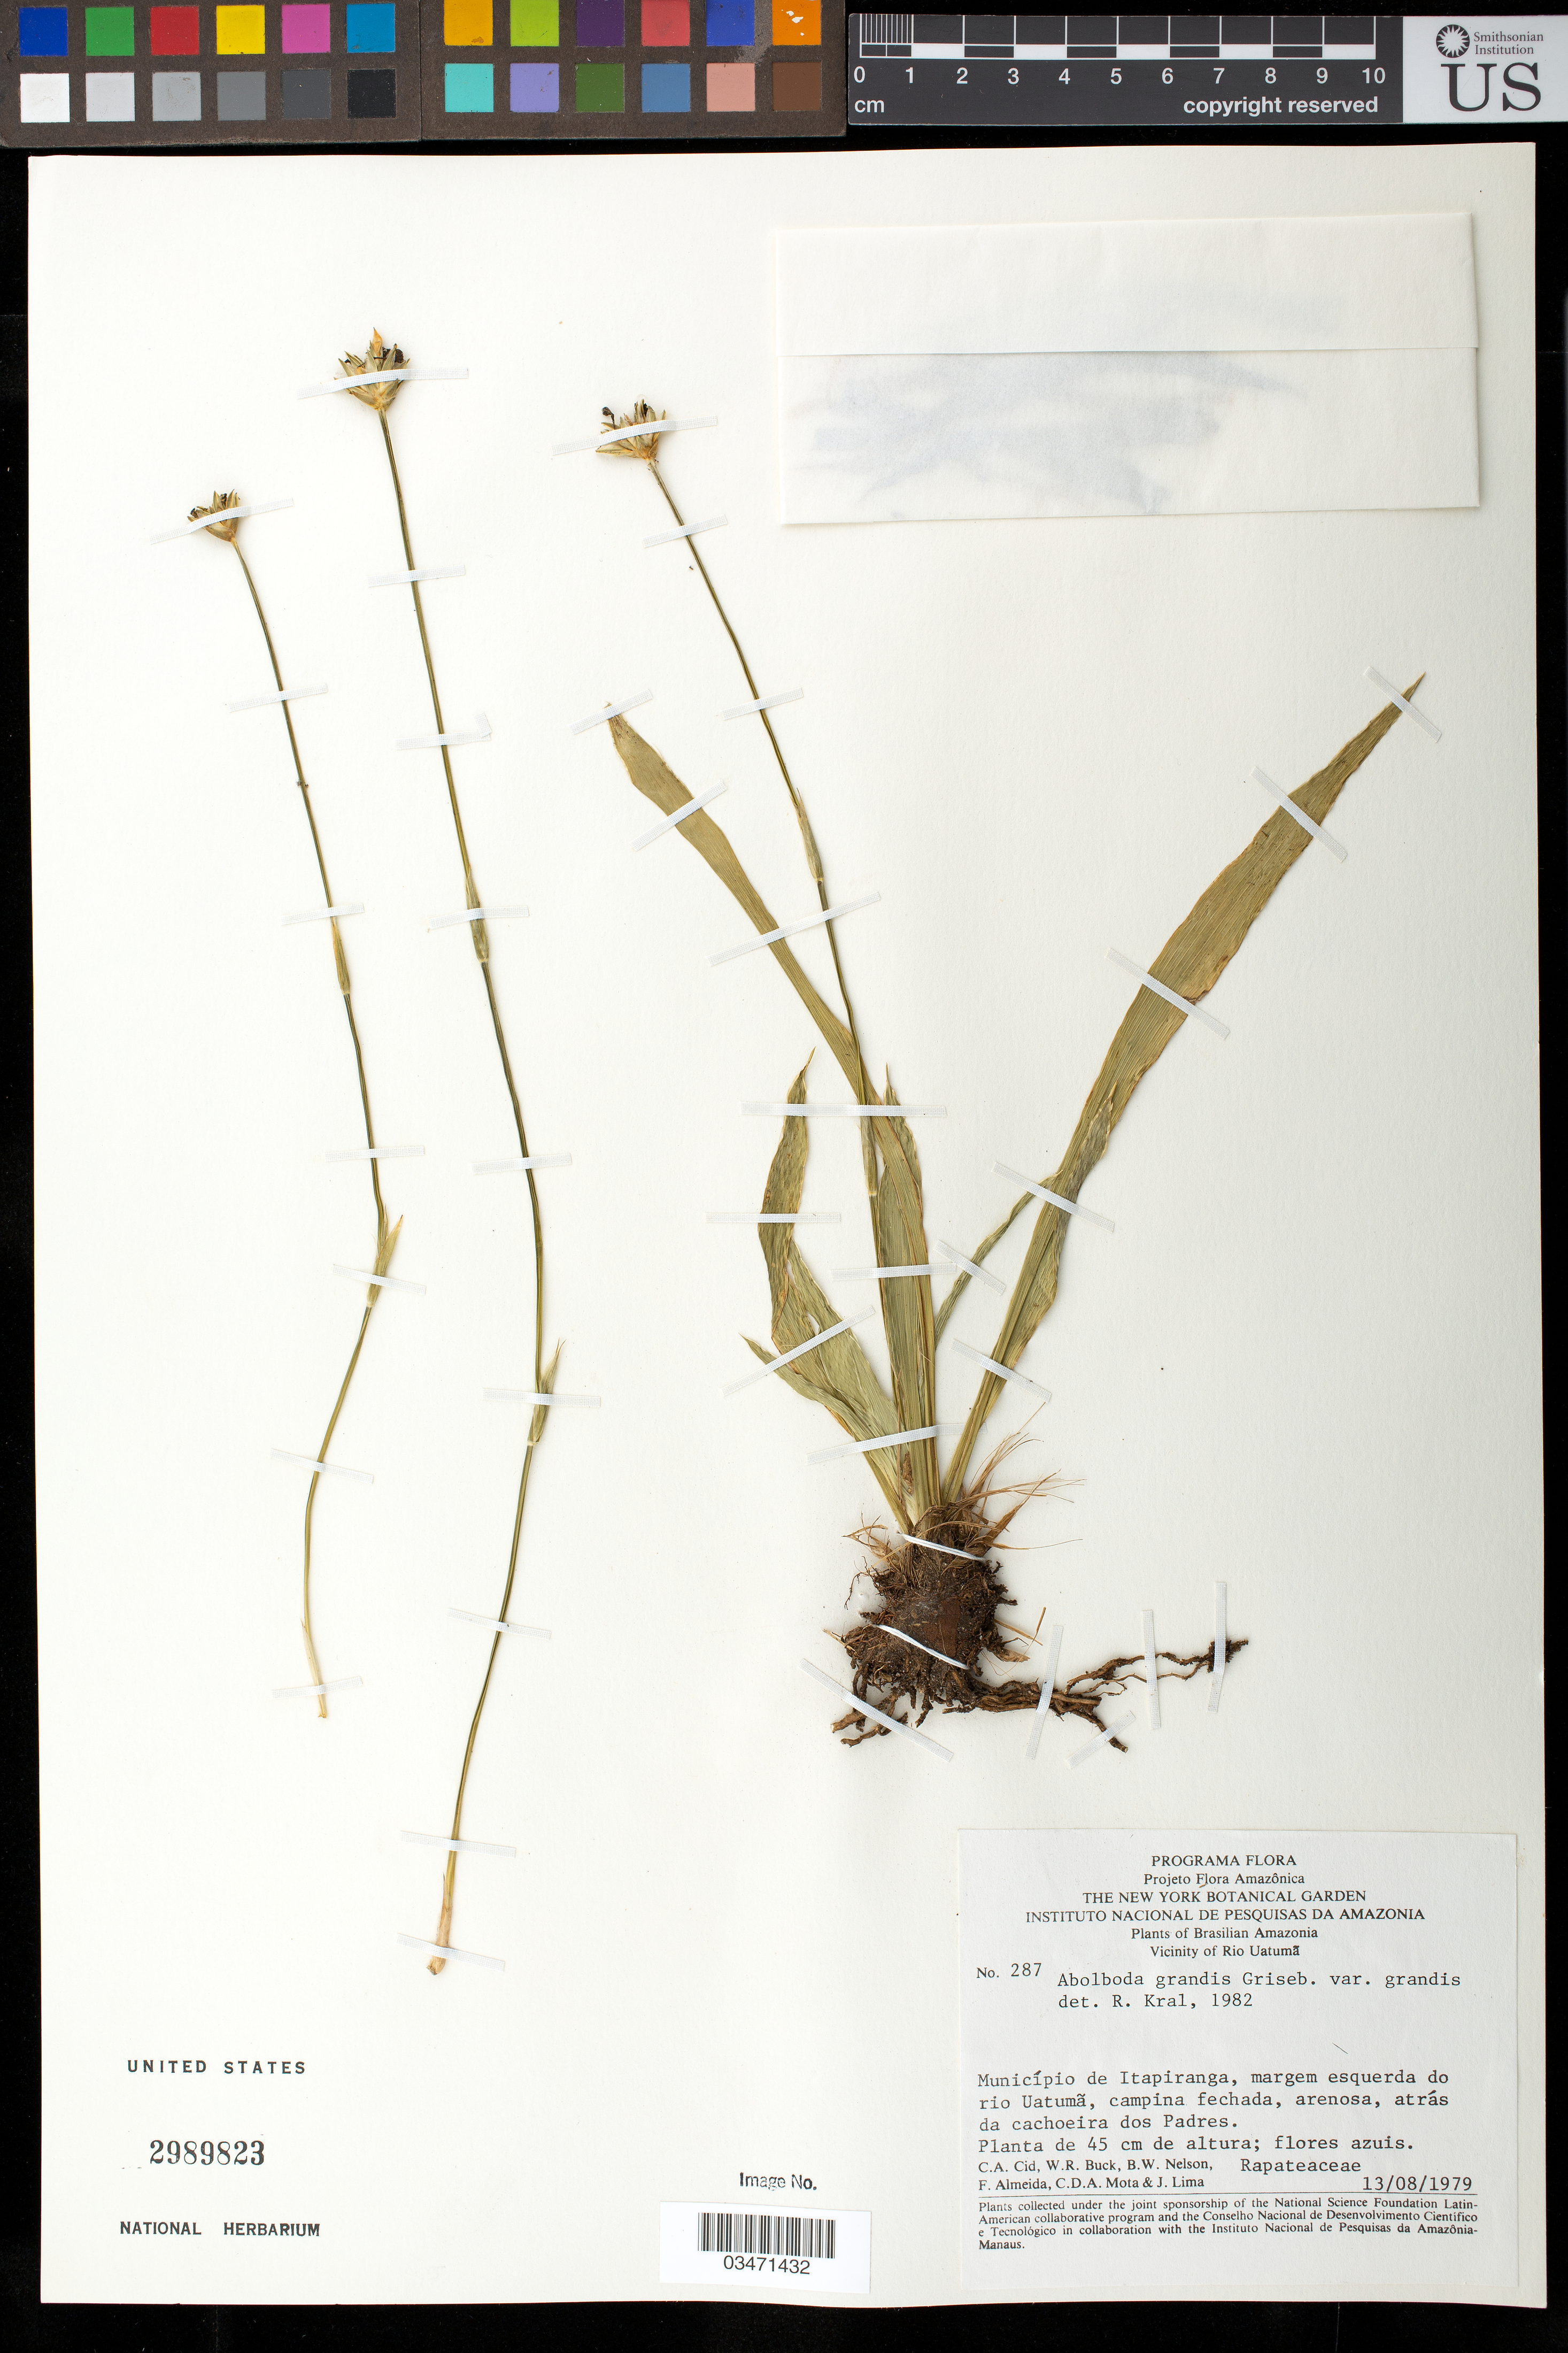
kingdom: Plantae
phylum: Tracheophyta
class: Liliopsida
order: Poales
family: Xyridaceae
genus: Abolboda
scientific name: Abolboda grandis var. grandis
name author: Griseb.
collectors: C. D. Cid, W. R. Buck, B. W. Nelson, F. Almeda & J. Lima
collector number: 287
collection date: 1979-08-13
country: Brazil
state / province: Amazonas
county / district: Itapiranga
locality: Rio Uatumã. Atrás da cachoeira dos Padres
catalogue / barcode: US 2989823